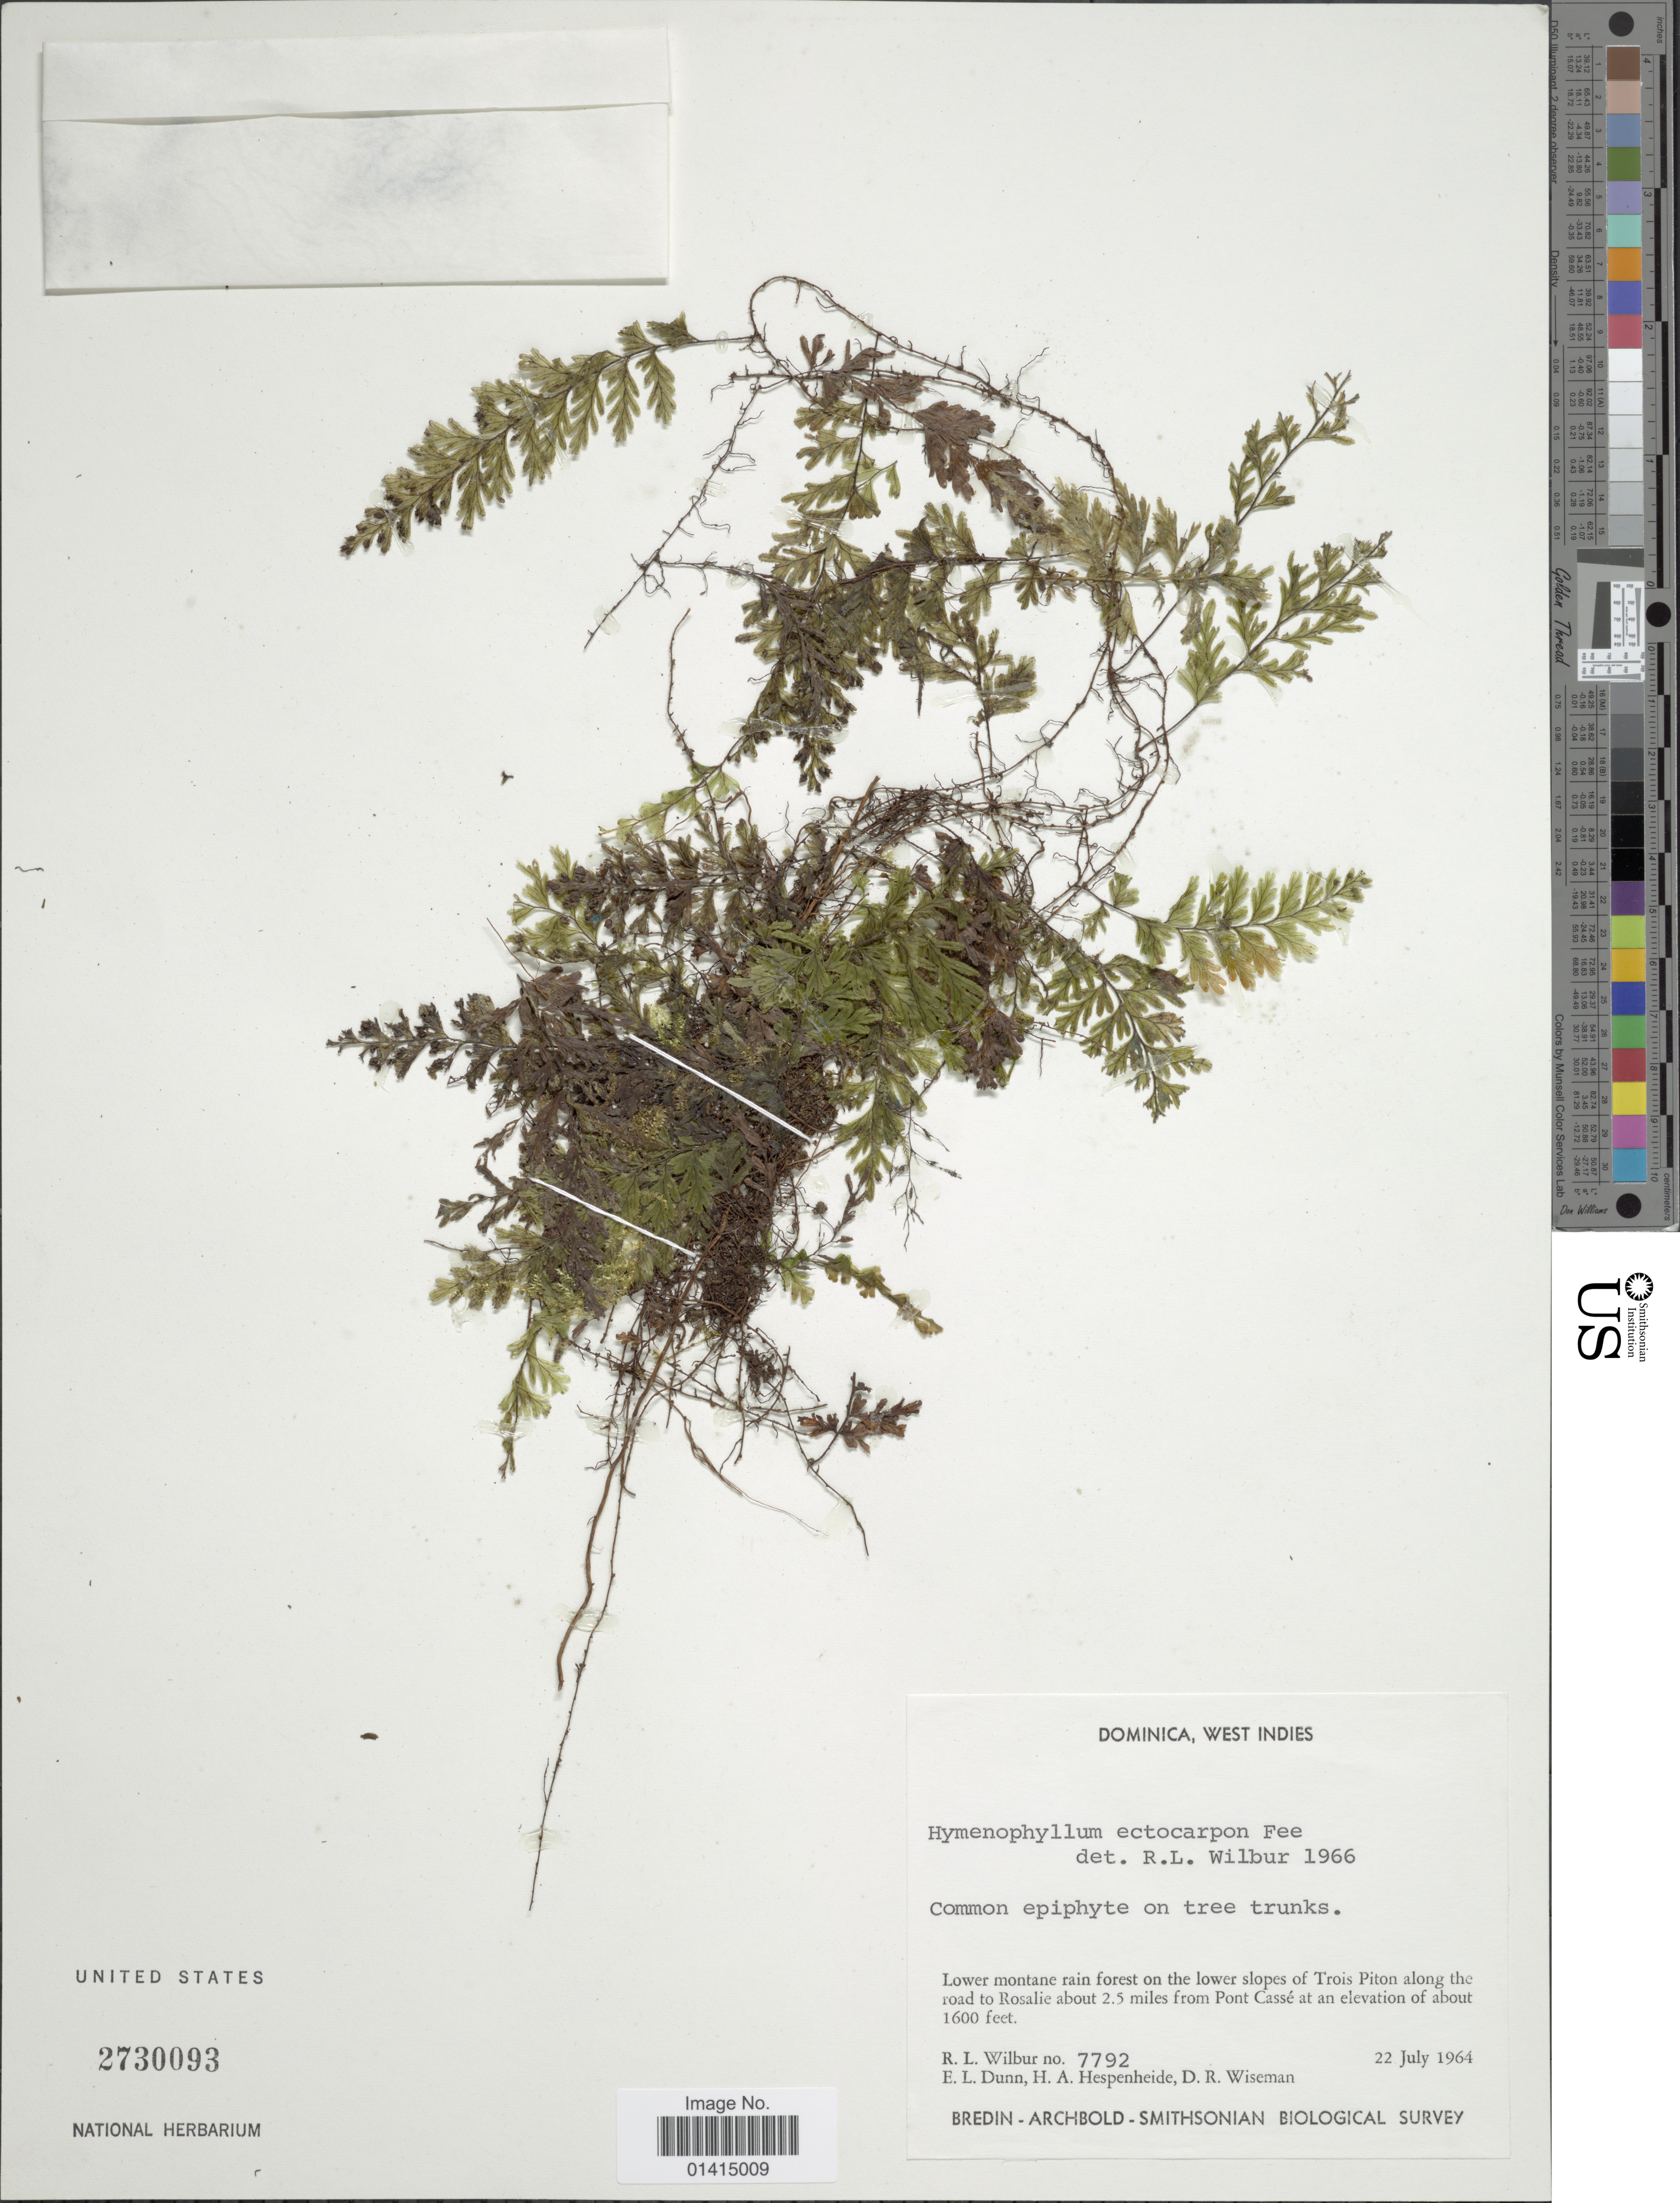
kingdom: Plantae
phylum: Tracheophyta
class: Polypodiopsida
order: Hymenophyllales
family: Hymenophyllaceae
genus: Hymenophyllum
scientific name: Hymenophyllum ectocarpon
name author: Fée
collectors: R. L. Wilbur, E. Dunn, H. A. Hespenheide & D. R. Wiseman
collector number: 7792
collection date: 1964-07-22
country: Dominica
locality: Dominica, West Indies, Lower montane rain forest on the lower slopes of Trois Piton along the road to Rosalie about 2.5miles from Pont Cassé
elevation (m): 488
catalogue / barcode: US 2730093